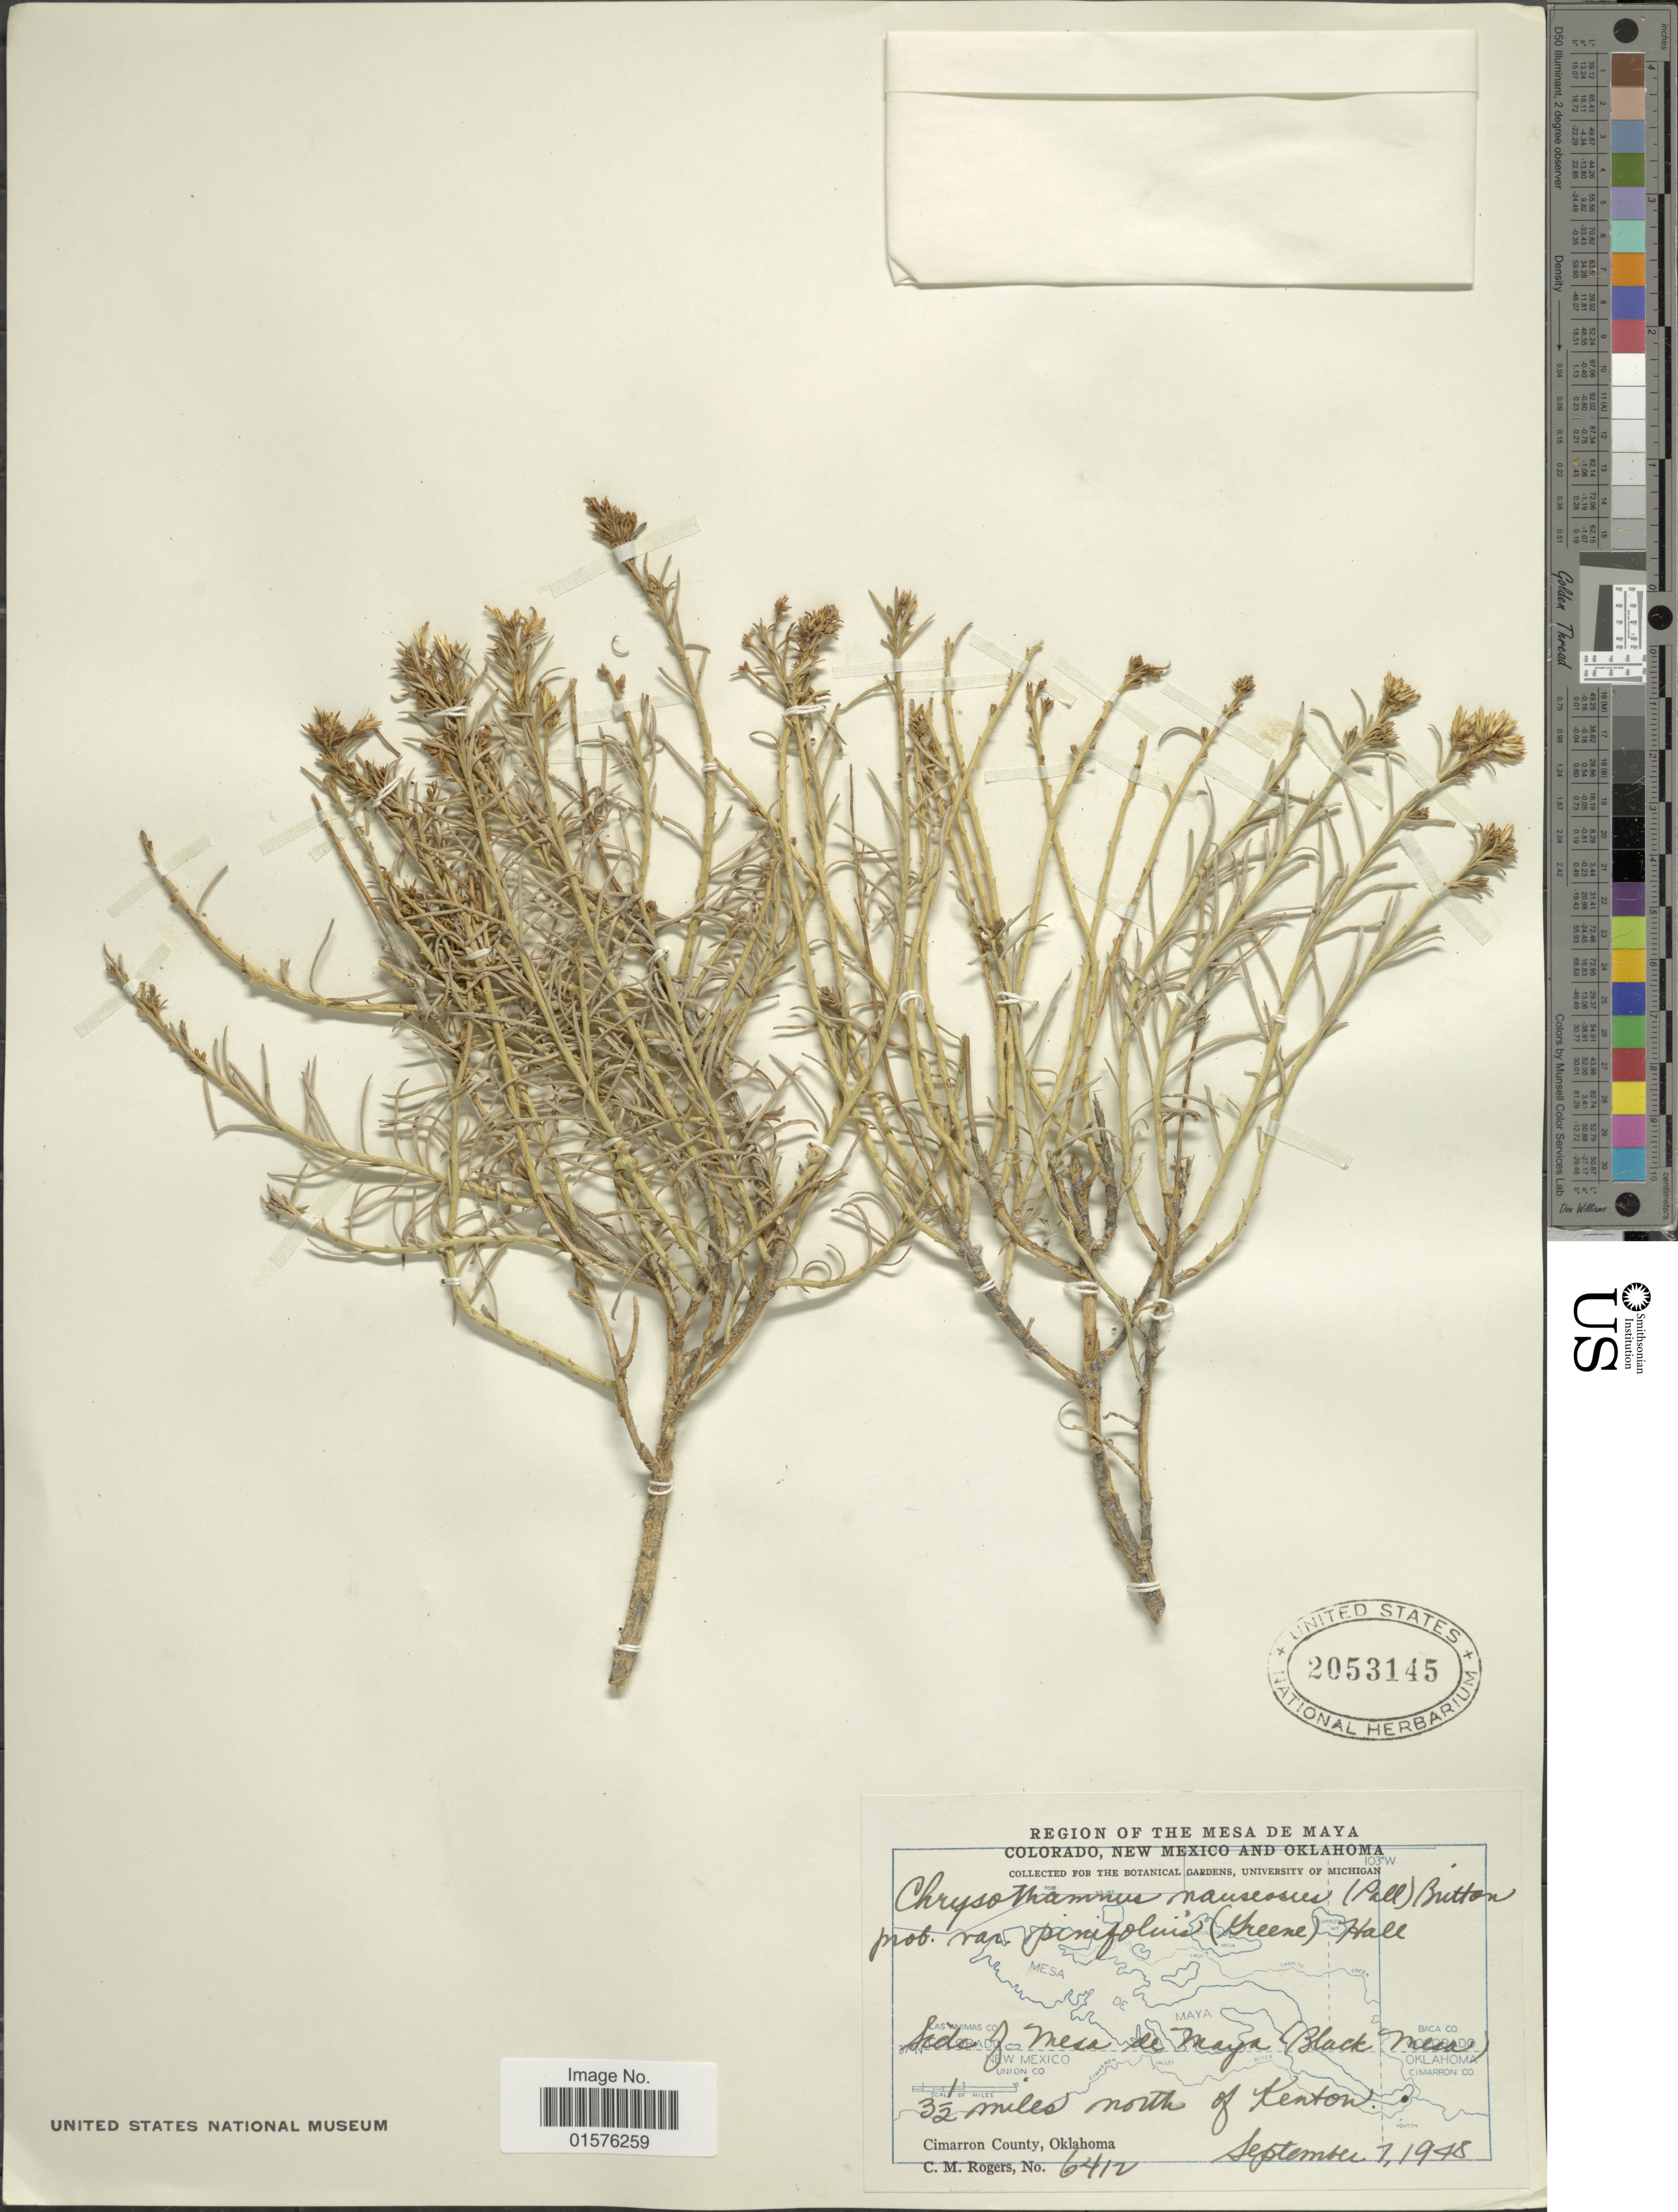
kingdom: Plantae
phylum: Tracheophyta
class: Magnoliopsida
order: Asterales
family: Asteraceae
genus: Ericameria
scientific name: Ericameria nauseosa var. oreophila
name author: (A. Nelson) G.L. Nesom & G.I. Baird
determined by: Urbatsch, Lowell E., Curator (LSU), Louisiana State University (UNITED STATES)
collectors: C. M. Rogers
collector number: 6412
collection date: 1948-09-07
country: United States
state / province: Oklahoma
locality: Region of the Mesa de Maya, 3 1/2 miles north of Kenton, Cimarron County. Oklahoma. Side of Mesa de Maya (Black Mesa).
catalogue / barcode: US 2053145